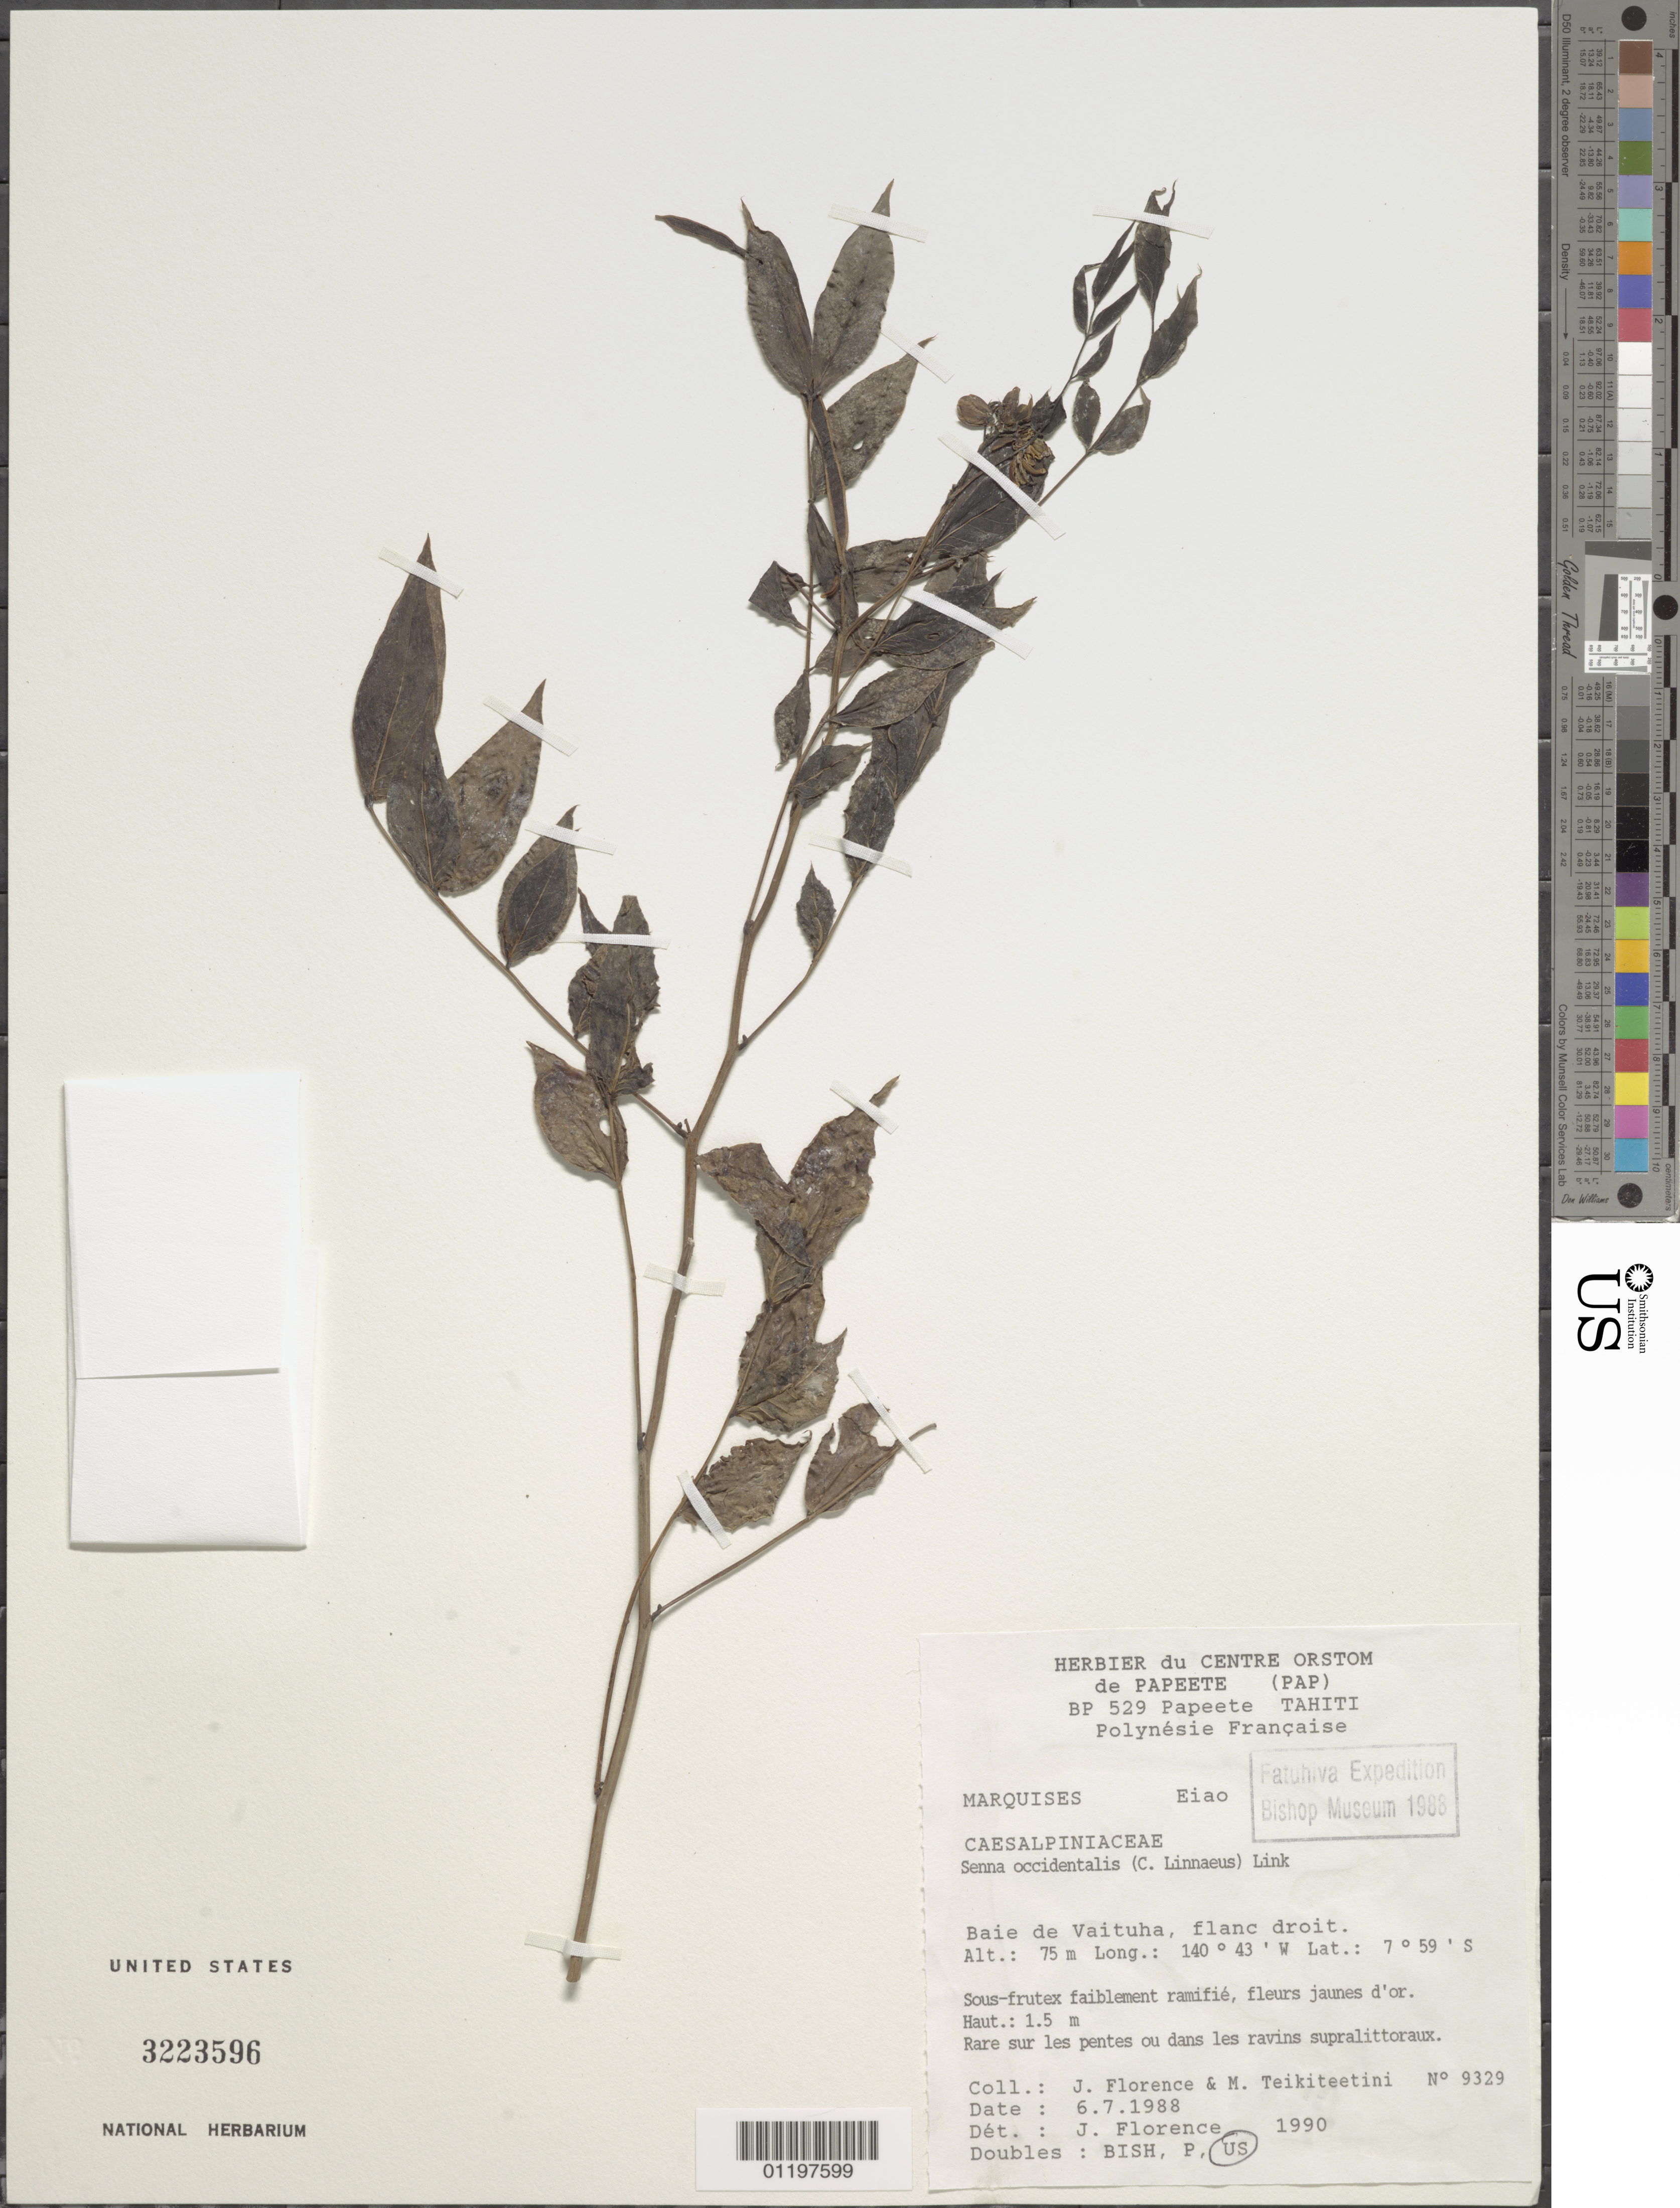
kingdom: Plantae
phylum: Tracheophyta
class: Magnoliopsida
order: Fabales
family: Fabaceae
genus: Senna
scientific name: Senna occidentalis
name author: (L.) Link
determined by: Florence, J.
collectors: J. Florence & M. Teikiteetini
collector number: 9329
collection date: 1988-07-06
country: French Polynesia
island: Eiao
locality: Baie de Vaituha, flanc droit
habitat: Rare sur les pentes ou dans les ravins supralittoraux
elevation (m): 75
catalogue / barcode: US 3223596